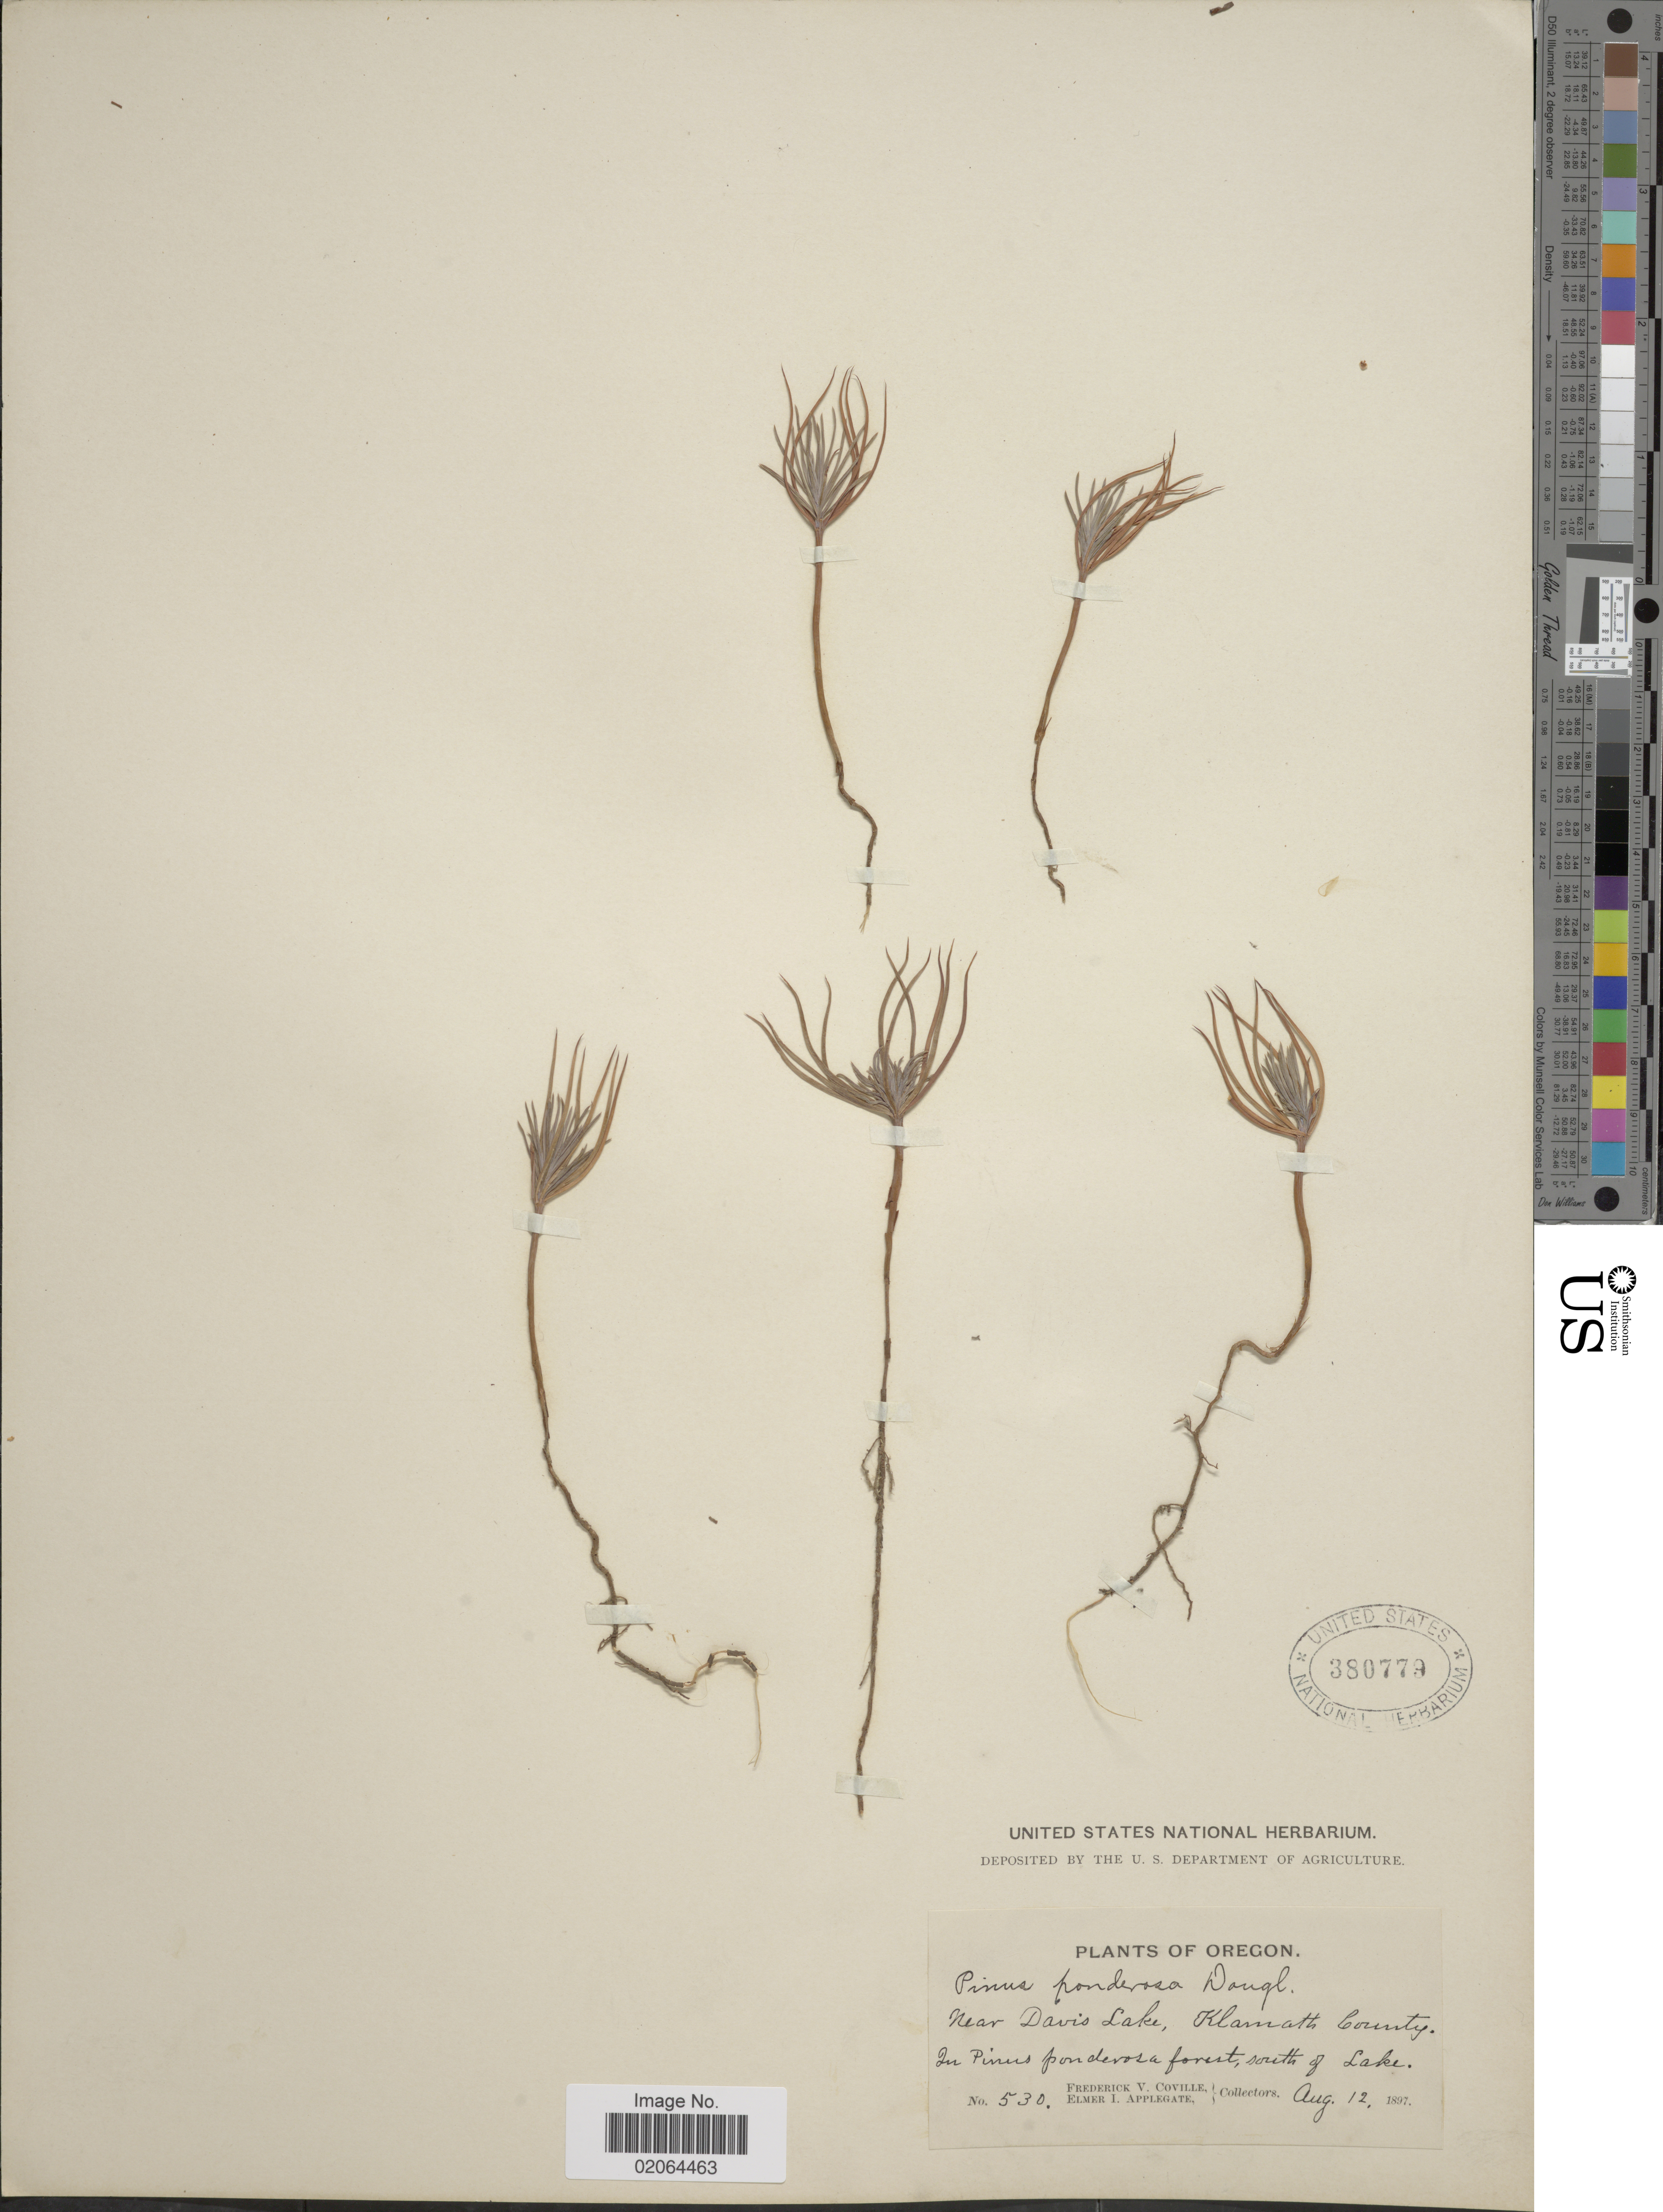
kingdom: Plantae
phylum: Tracheophyta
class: Pinopsida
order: Pinales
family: Pinaceae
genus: Pinus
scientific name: Pinus ponderosa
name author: Douglas ex C. Lawson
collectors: F. V. Coville & E. I. Applegate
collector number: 530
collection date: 1897-08-12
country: United States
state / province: Oregon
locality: Oregon, Near Davis Lake, Klamath County. South of Lake.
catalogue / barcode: US 380779